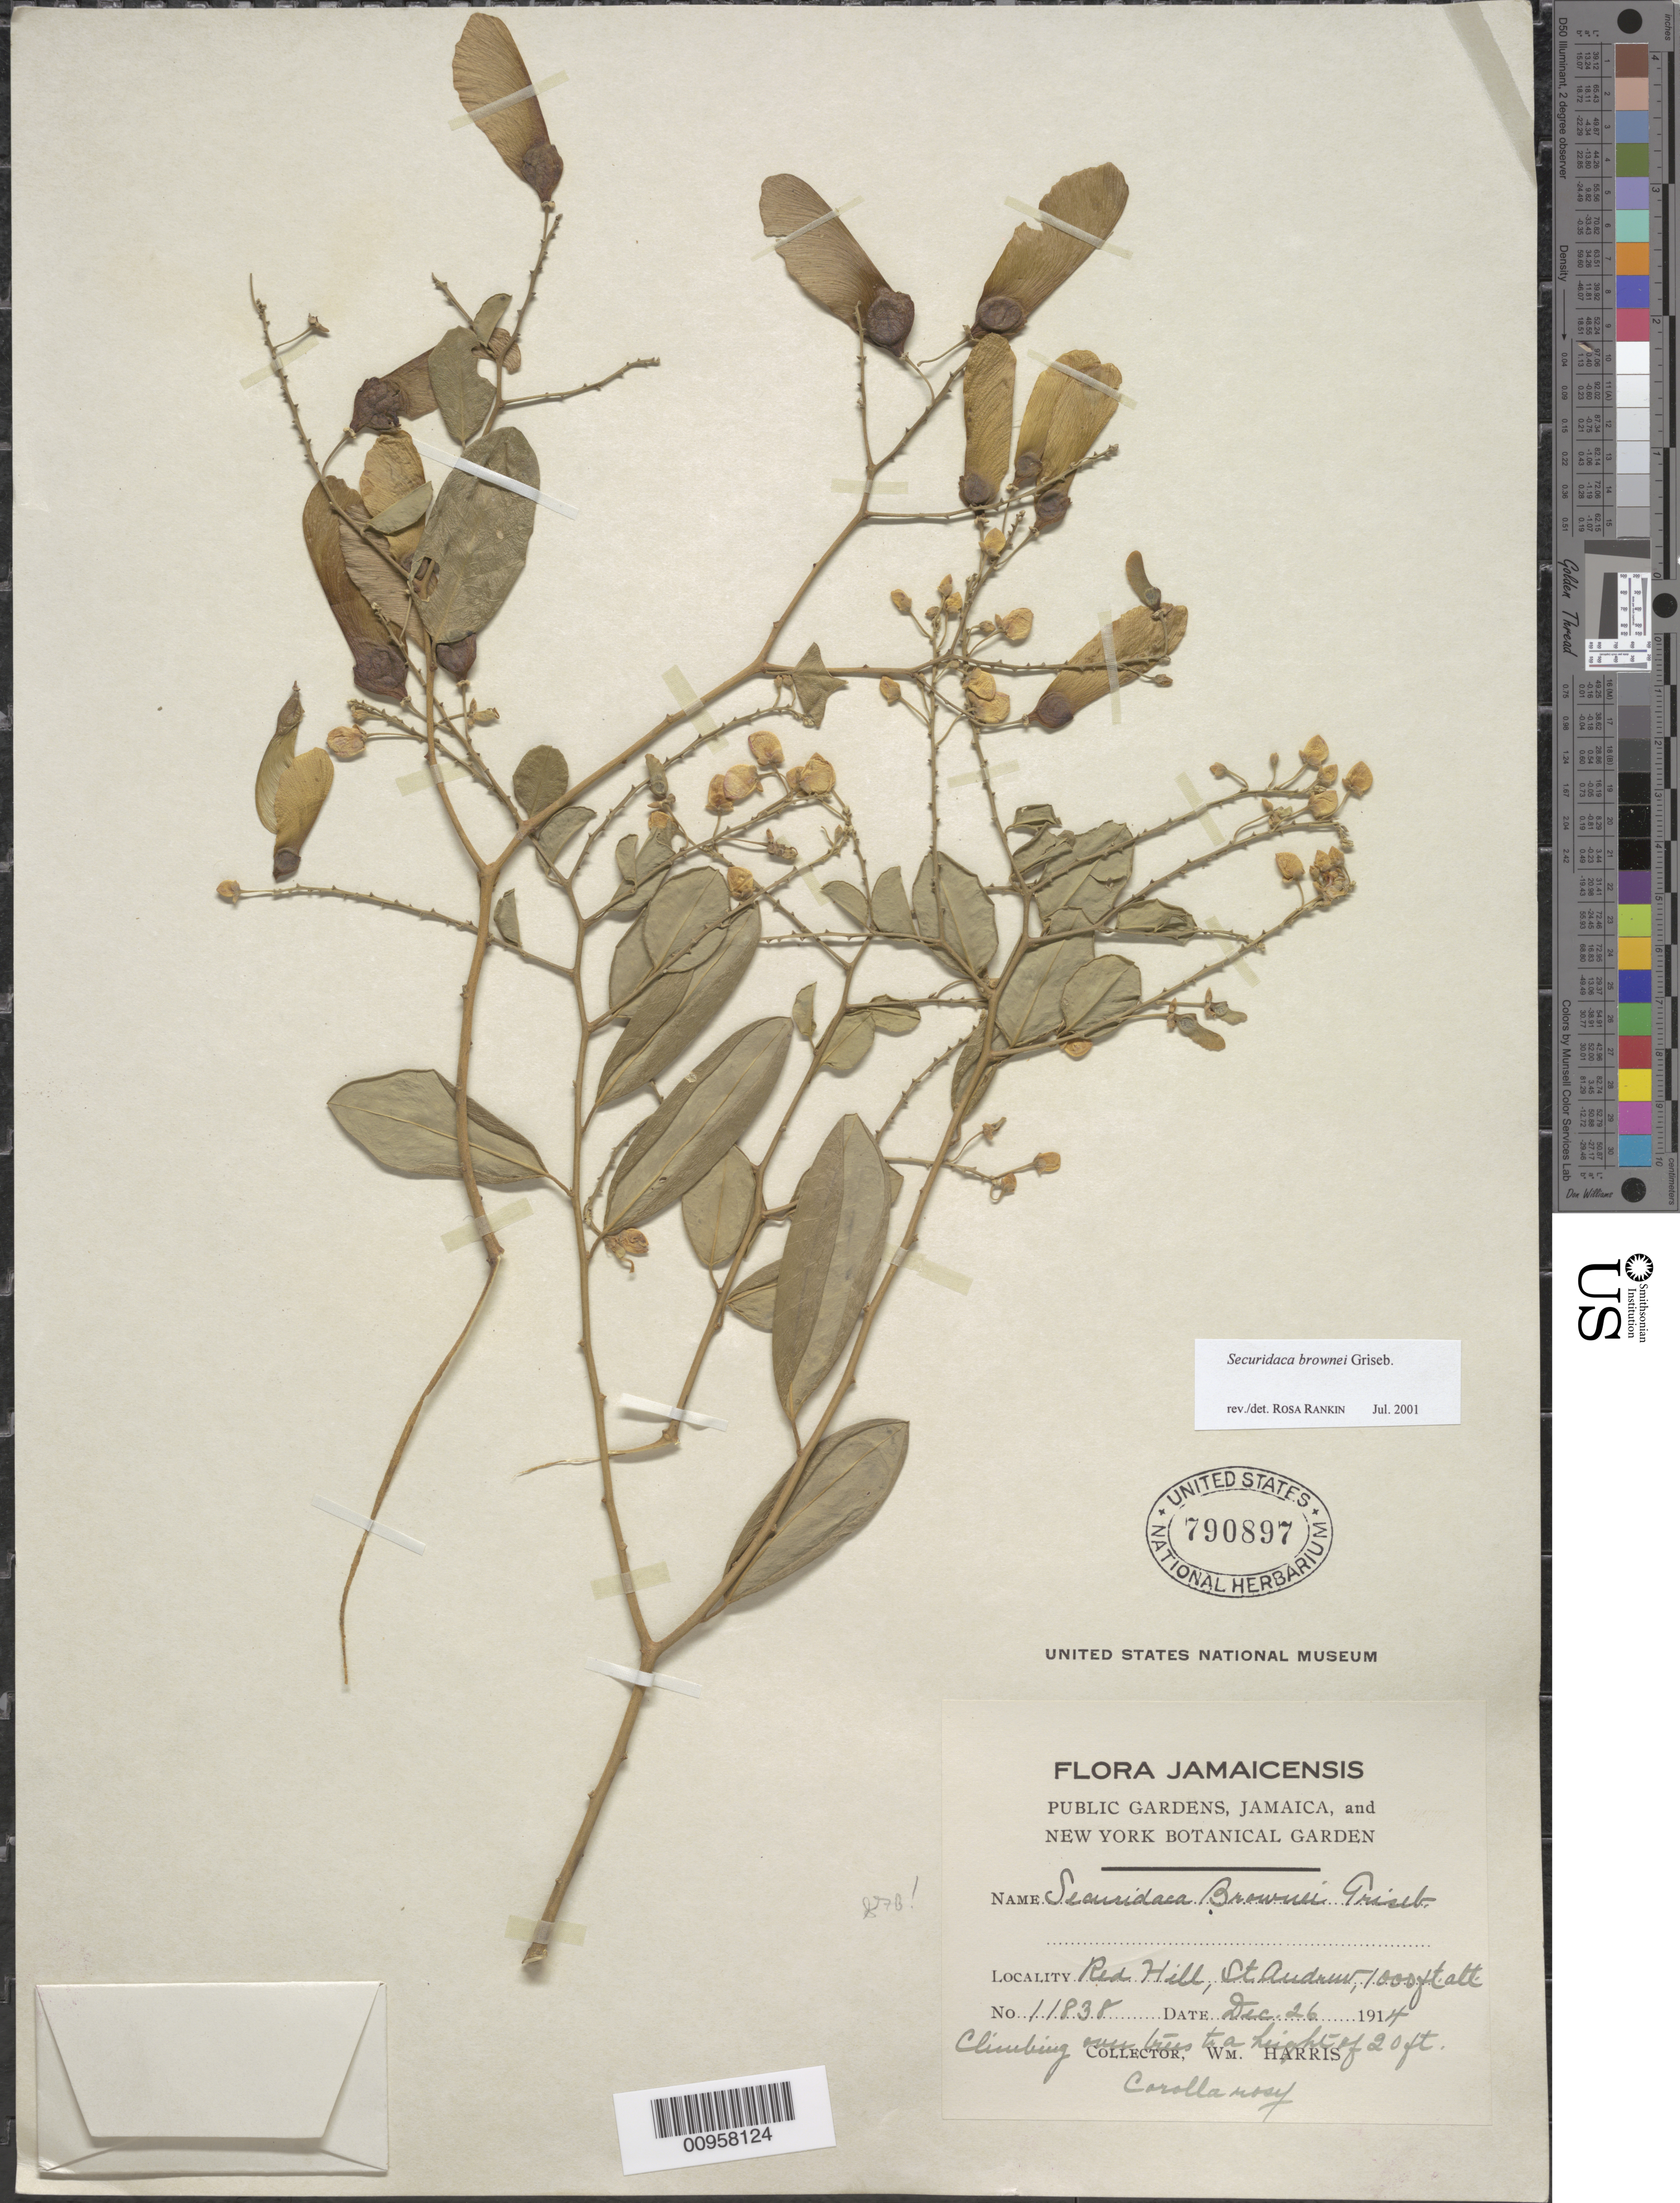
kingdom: Plantae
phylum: Tracheophyta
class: Magnoliopsida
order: Fabales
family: Polygalaceae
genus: Securidaca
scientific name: Securidaca brownei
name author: Griseb.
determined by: Rankin Rodriguez, Rosa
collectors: W. H. Harris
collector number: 11838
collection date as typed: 26 Dec 1914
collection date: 1914-12-26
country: Jamaica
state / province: Saint Andrew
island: Jamaica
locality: Red Hill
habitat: Over trees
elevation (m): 305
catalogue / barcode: US 790897